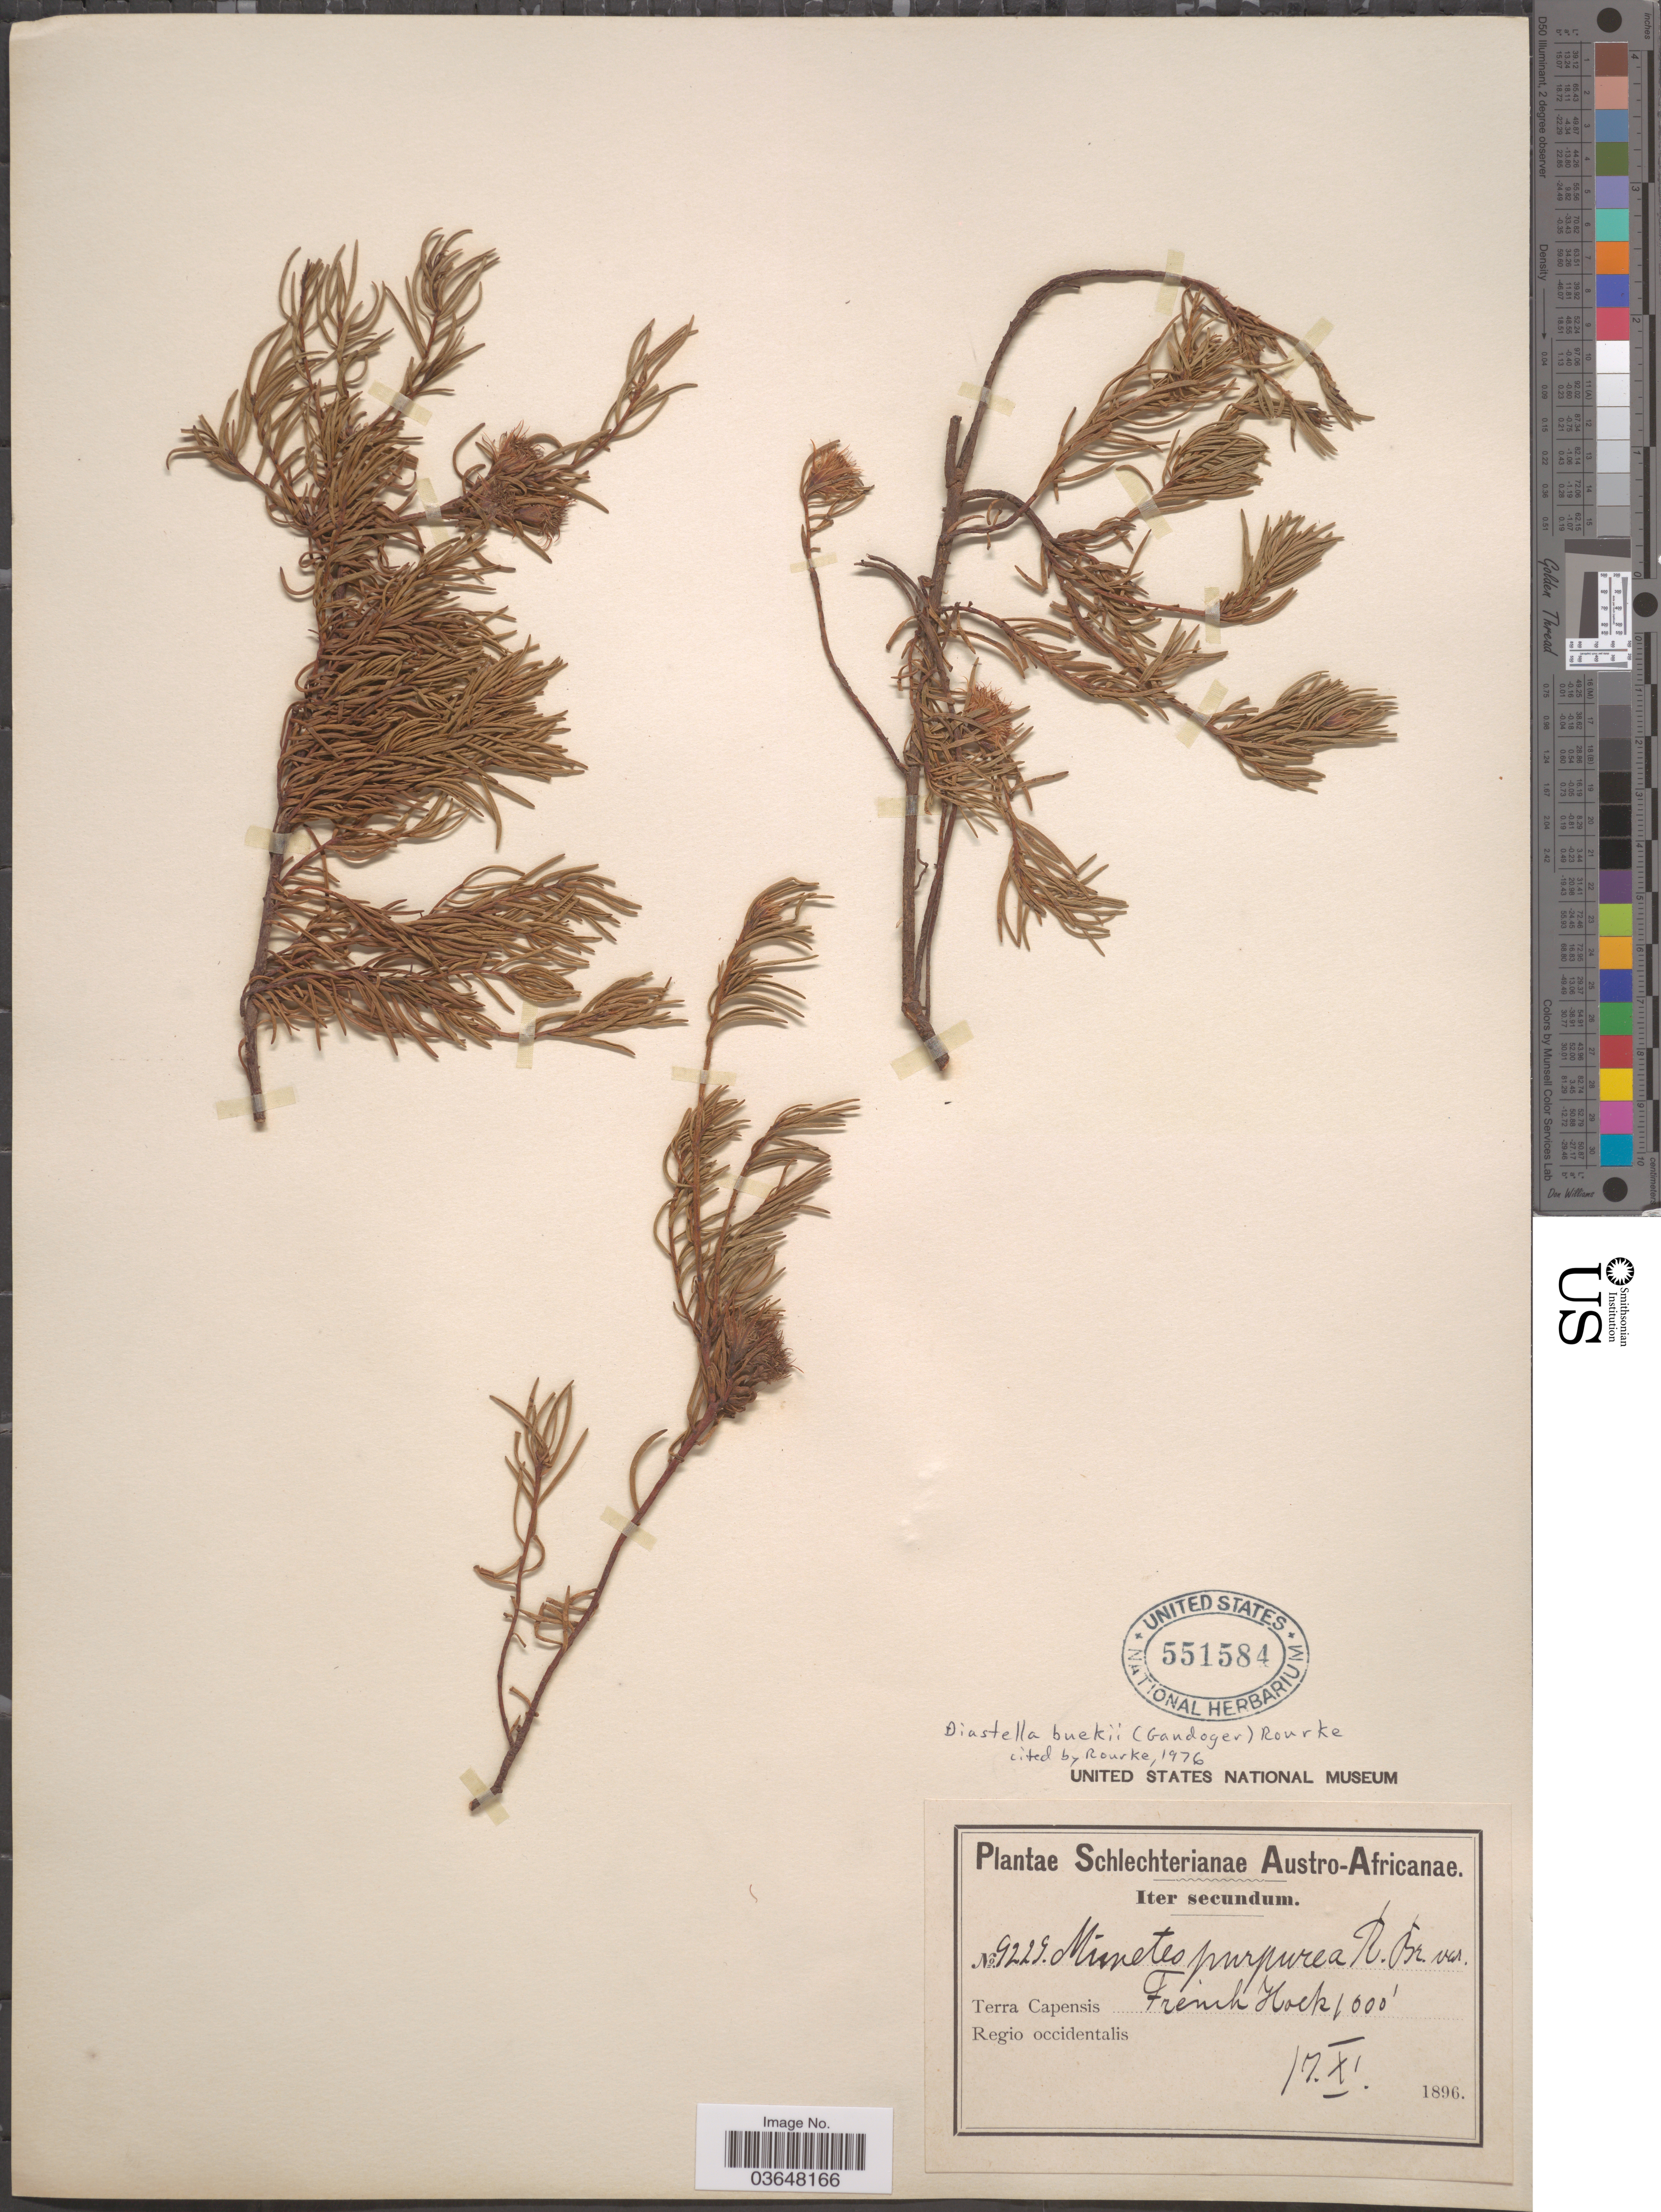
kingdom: Plantae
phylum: Tracheophyta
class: Magnoliopsida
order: Proteales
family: Proteaceae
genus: Diastella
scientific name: Diastella buekii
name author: (Gand.) Rourke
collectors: Schlechter, --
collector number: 9229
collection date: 1896-11-17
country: South Africa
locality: Austro-Africanae. Terra Capensis French Hoek. Regio occidentalis.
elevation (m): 305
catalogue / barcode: US 551584